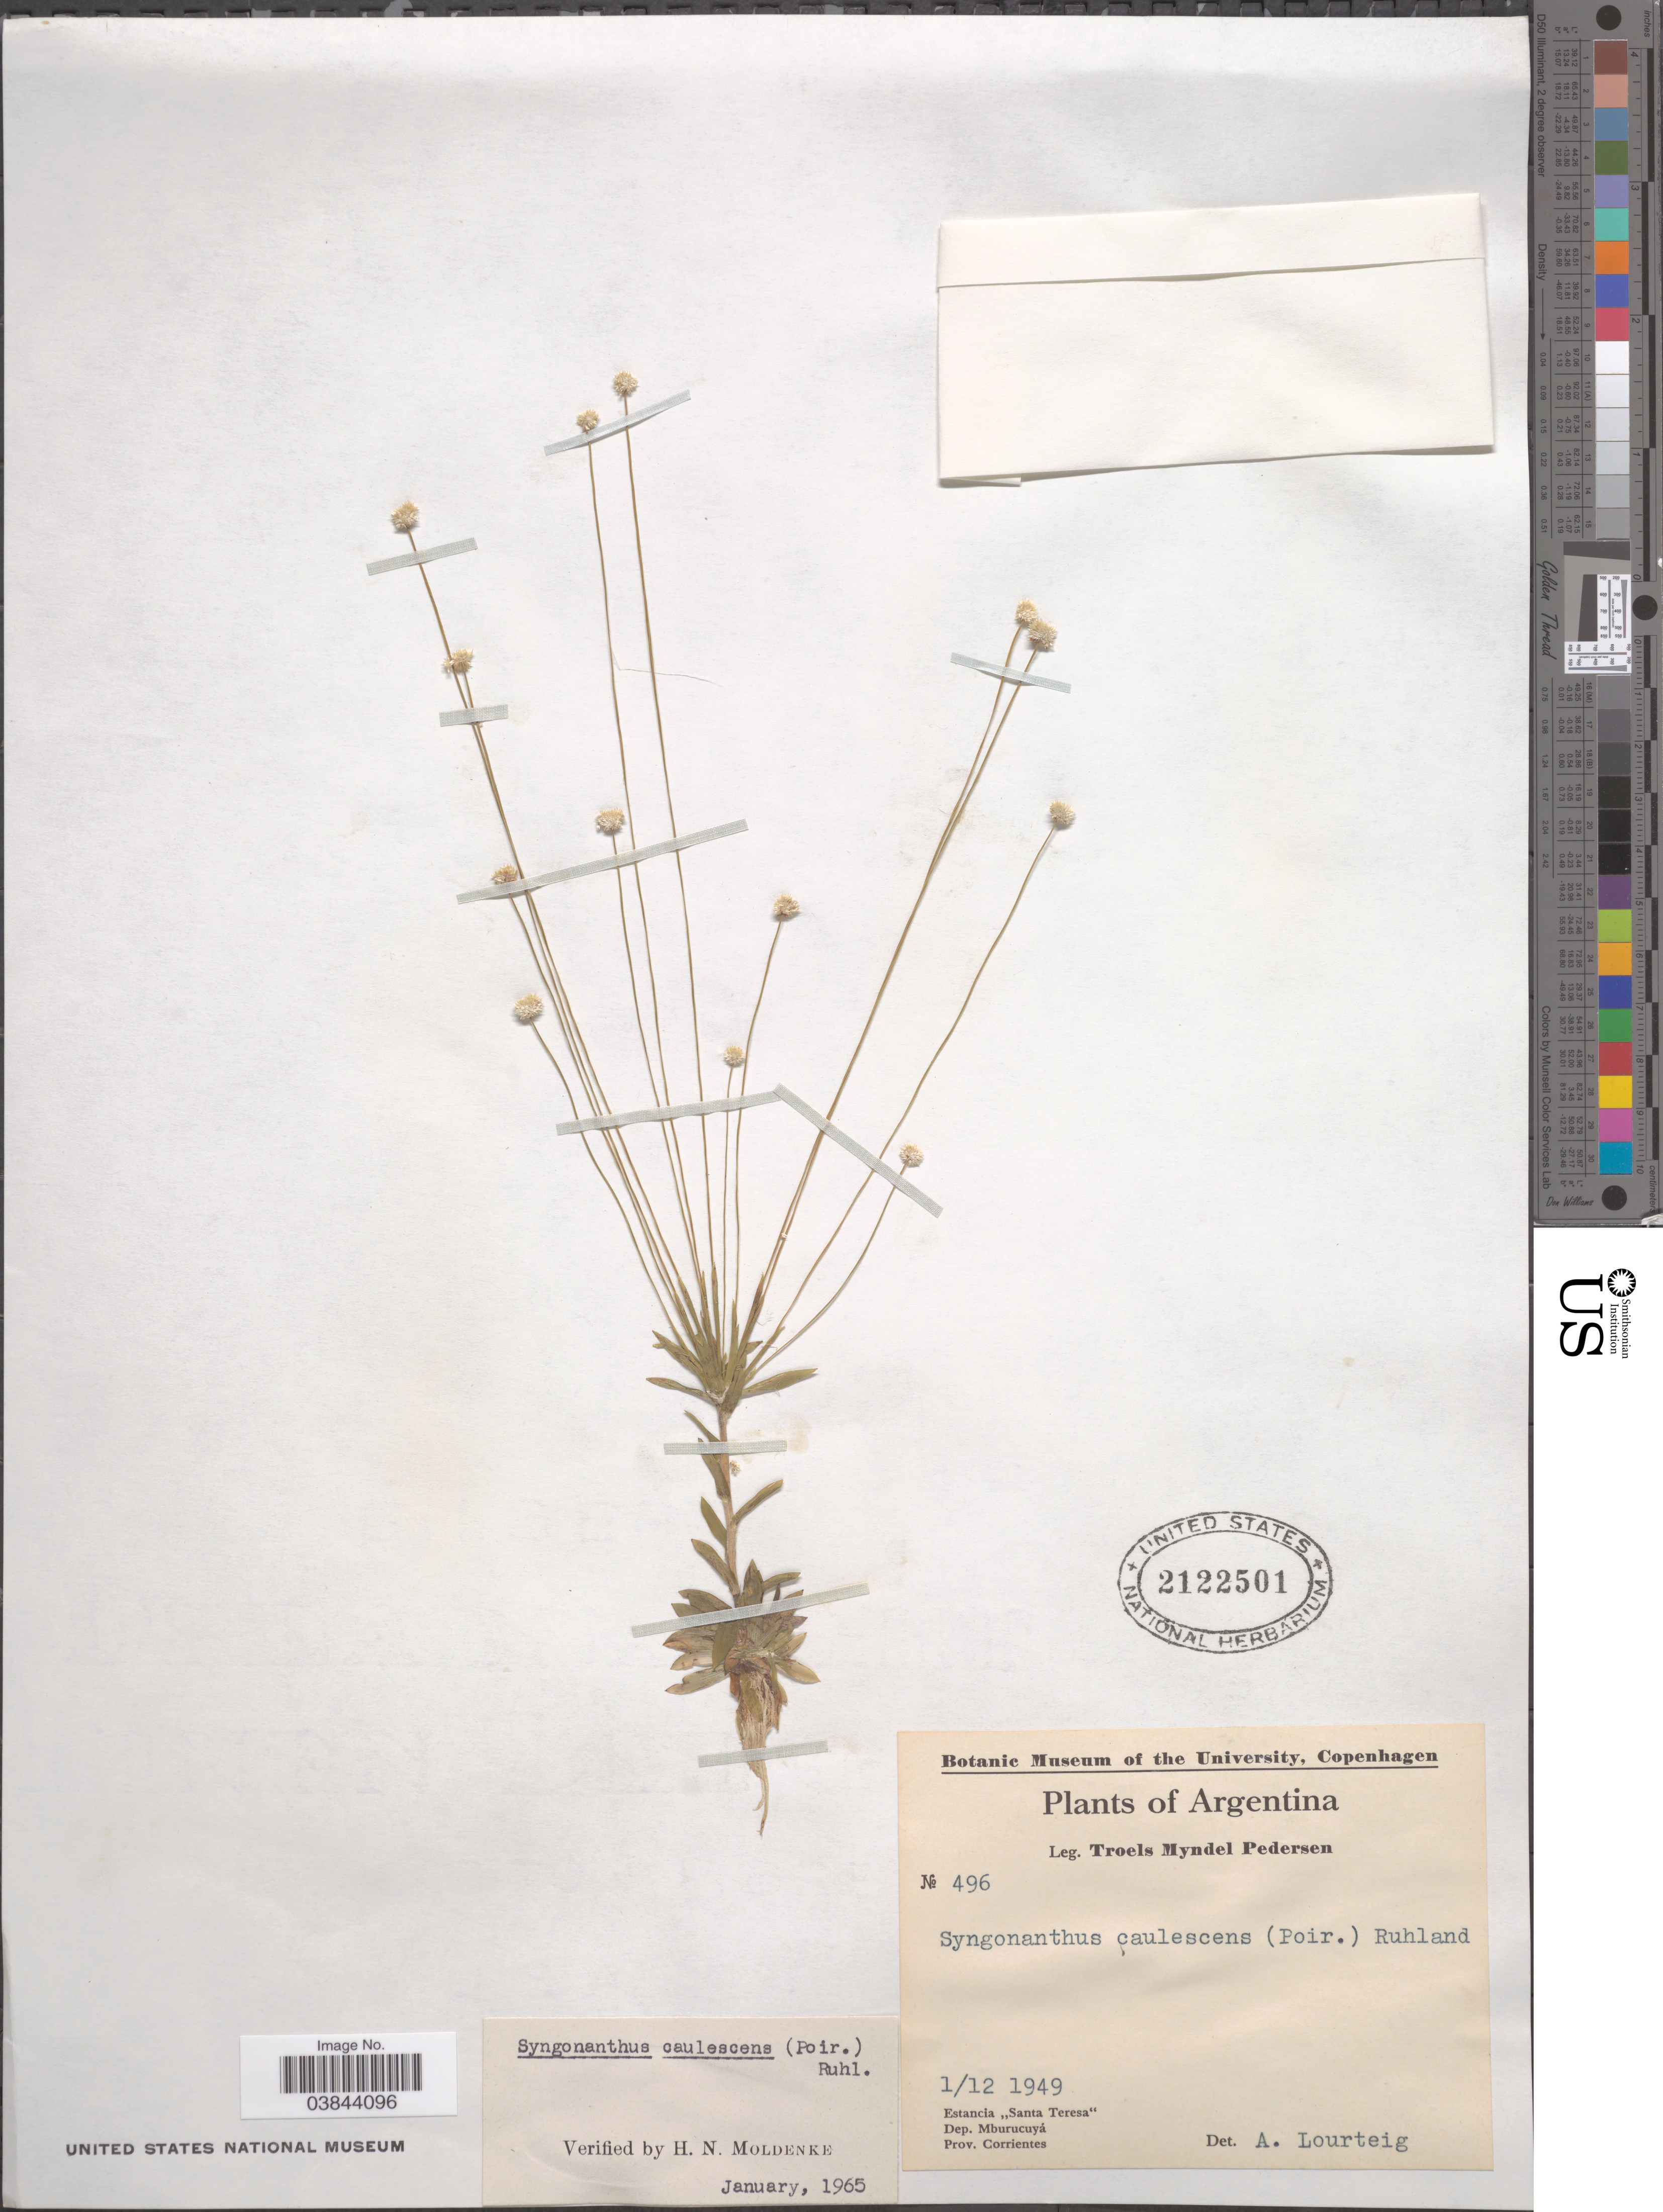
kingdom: Plantae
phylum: Tracheophyta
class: Liliopsida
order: Poales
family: Eriocaulaceae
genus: Syngonanthus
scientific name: Syngonanthus caulescens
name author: (Poir.) Ruhland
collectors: T. Pederson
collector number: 496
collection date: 1949-12-01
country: Argentina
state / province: Corrientes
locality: Estancia ,,Santa Teresa'. Dep. Mburucuyá.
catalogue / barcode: US 2122501